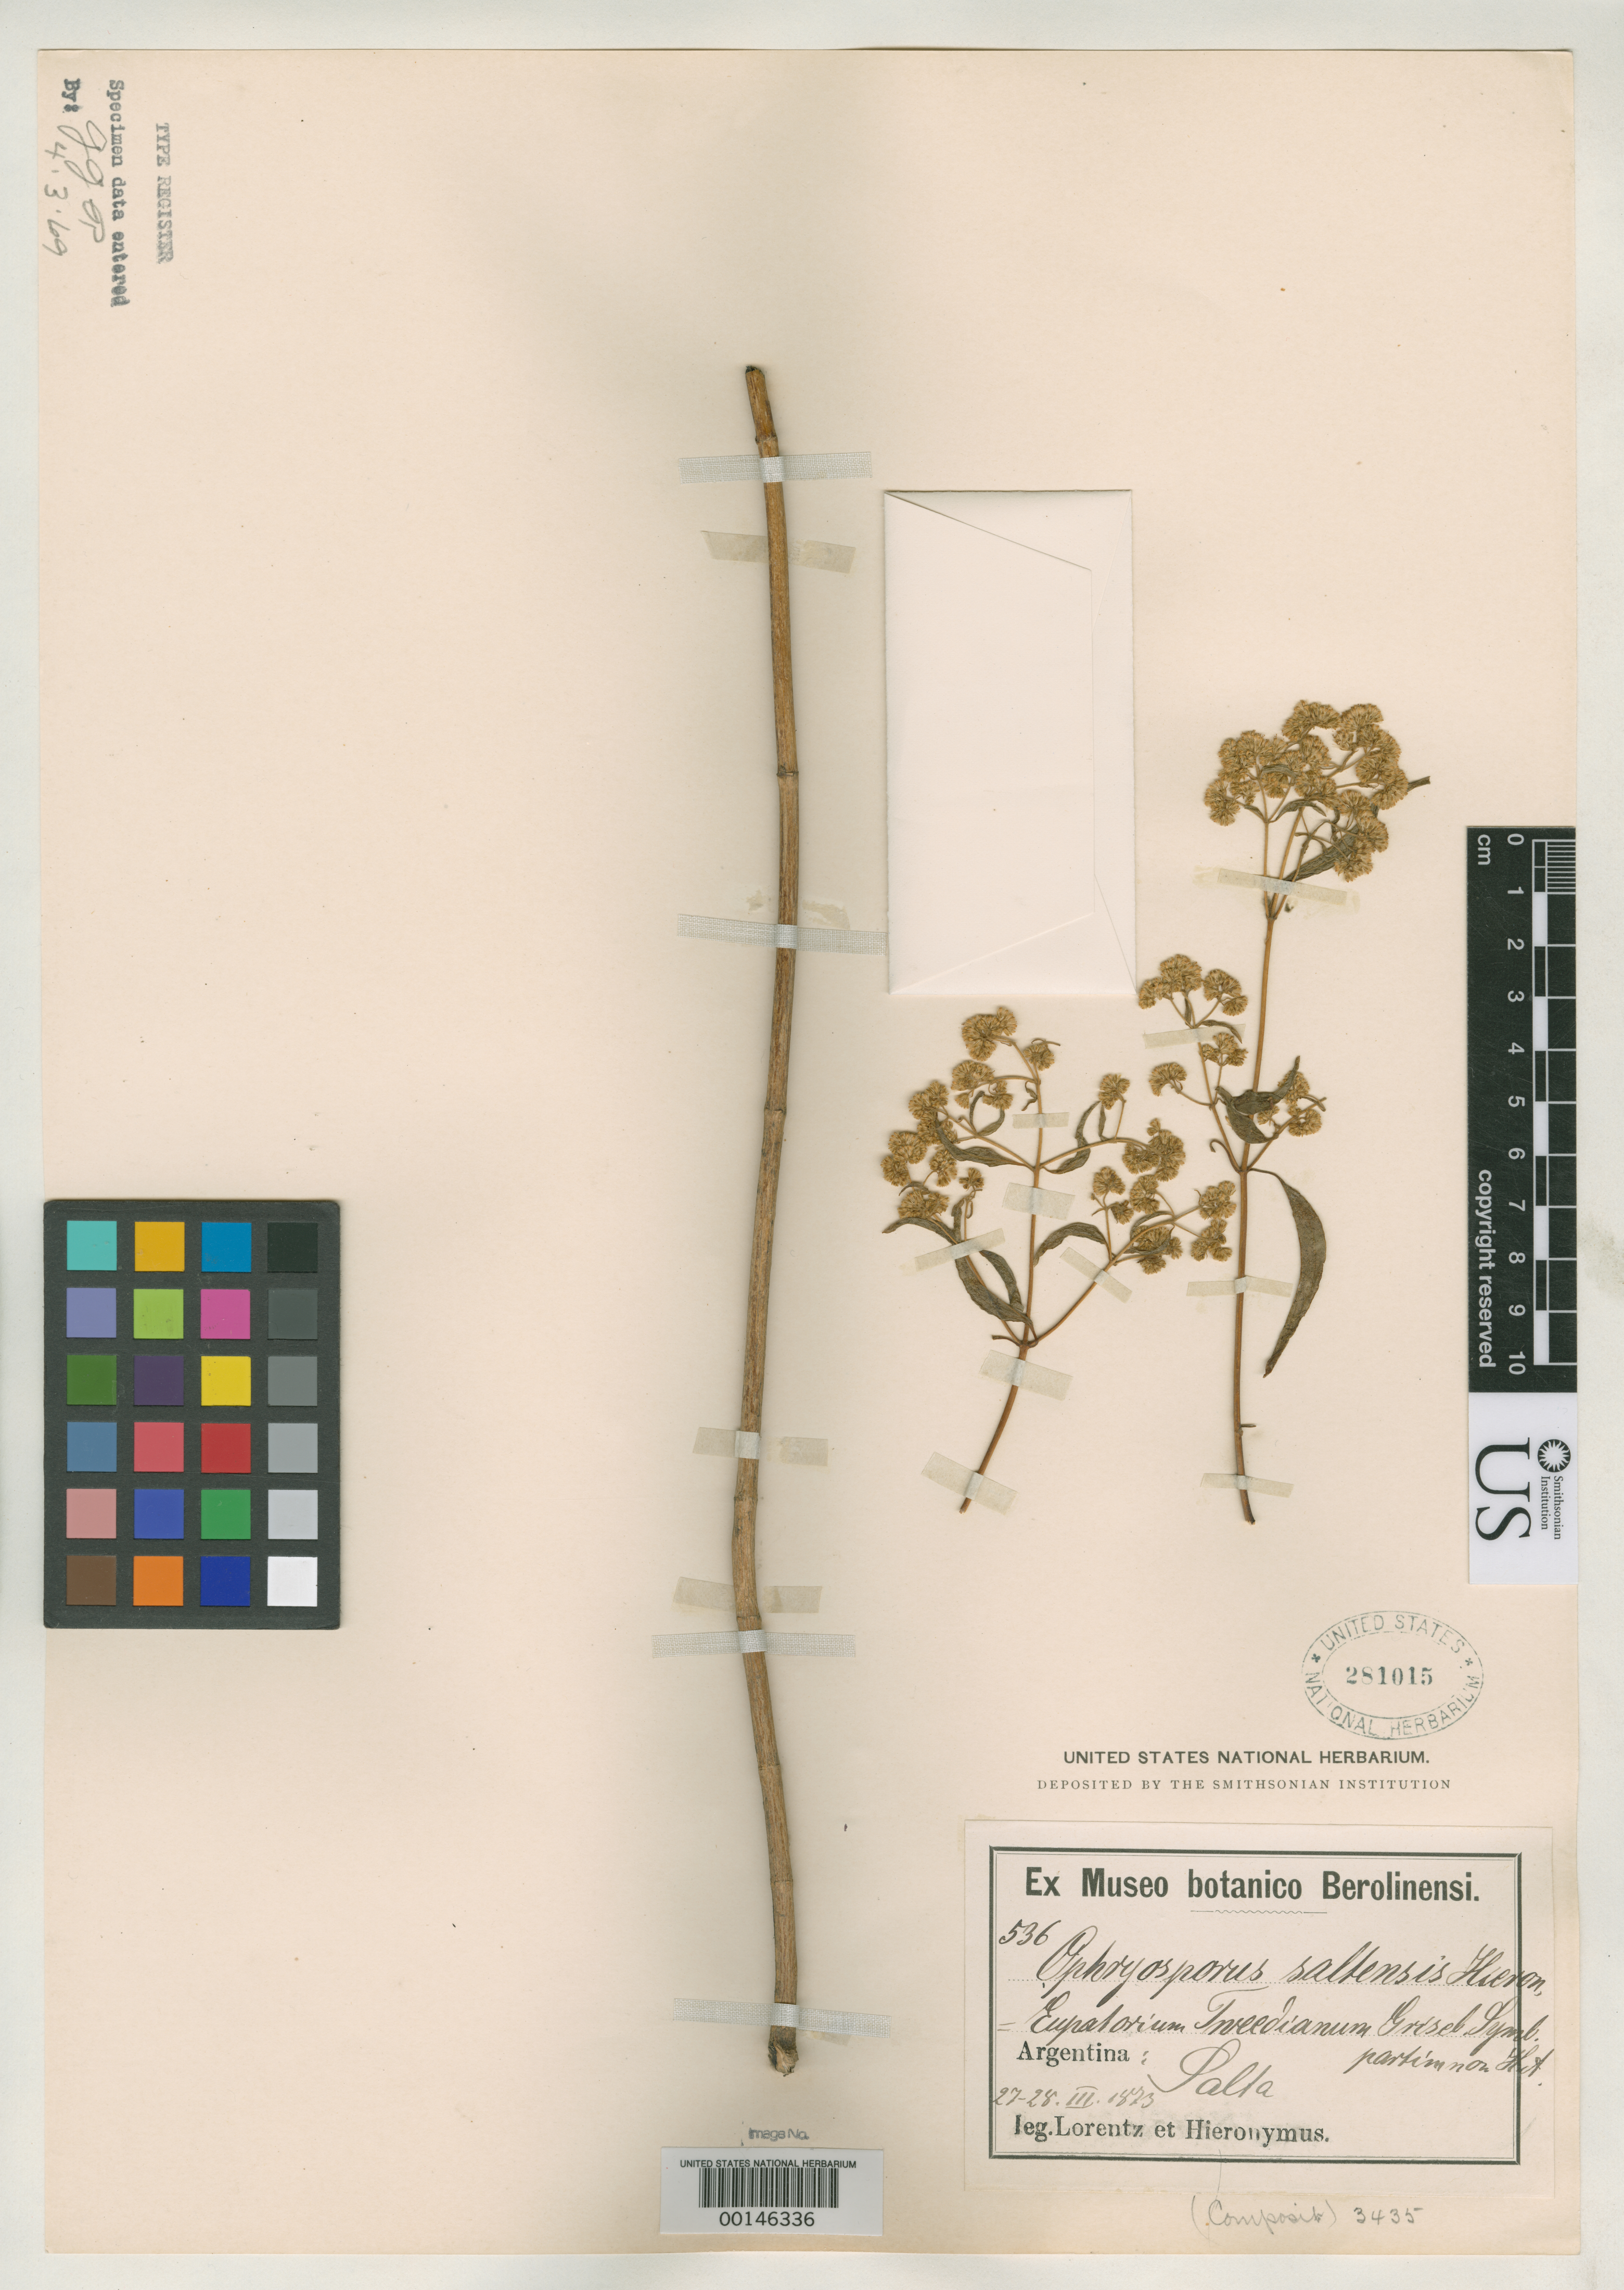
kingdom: Plantae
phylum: Tracheophyta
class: Magnoliopsida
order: Asterales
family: Asteraceae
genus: Ophryosporus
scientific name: Ophryosporus saltensis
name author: Hieron.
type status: Isotype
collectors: P. G. Lorentz & G. H. Hieronymus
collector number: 536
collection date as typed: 27 Mar 1873 to 28 Mar 1873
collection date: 1873-03-27/1873-03-28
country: Argentina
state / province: Salta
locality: Nevado del Castillo.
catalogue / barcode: US 281015